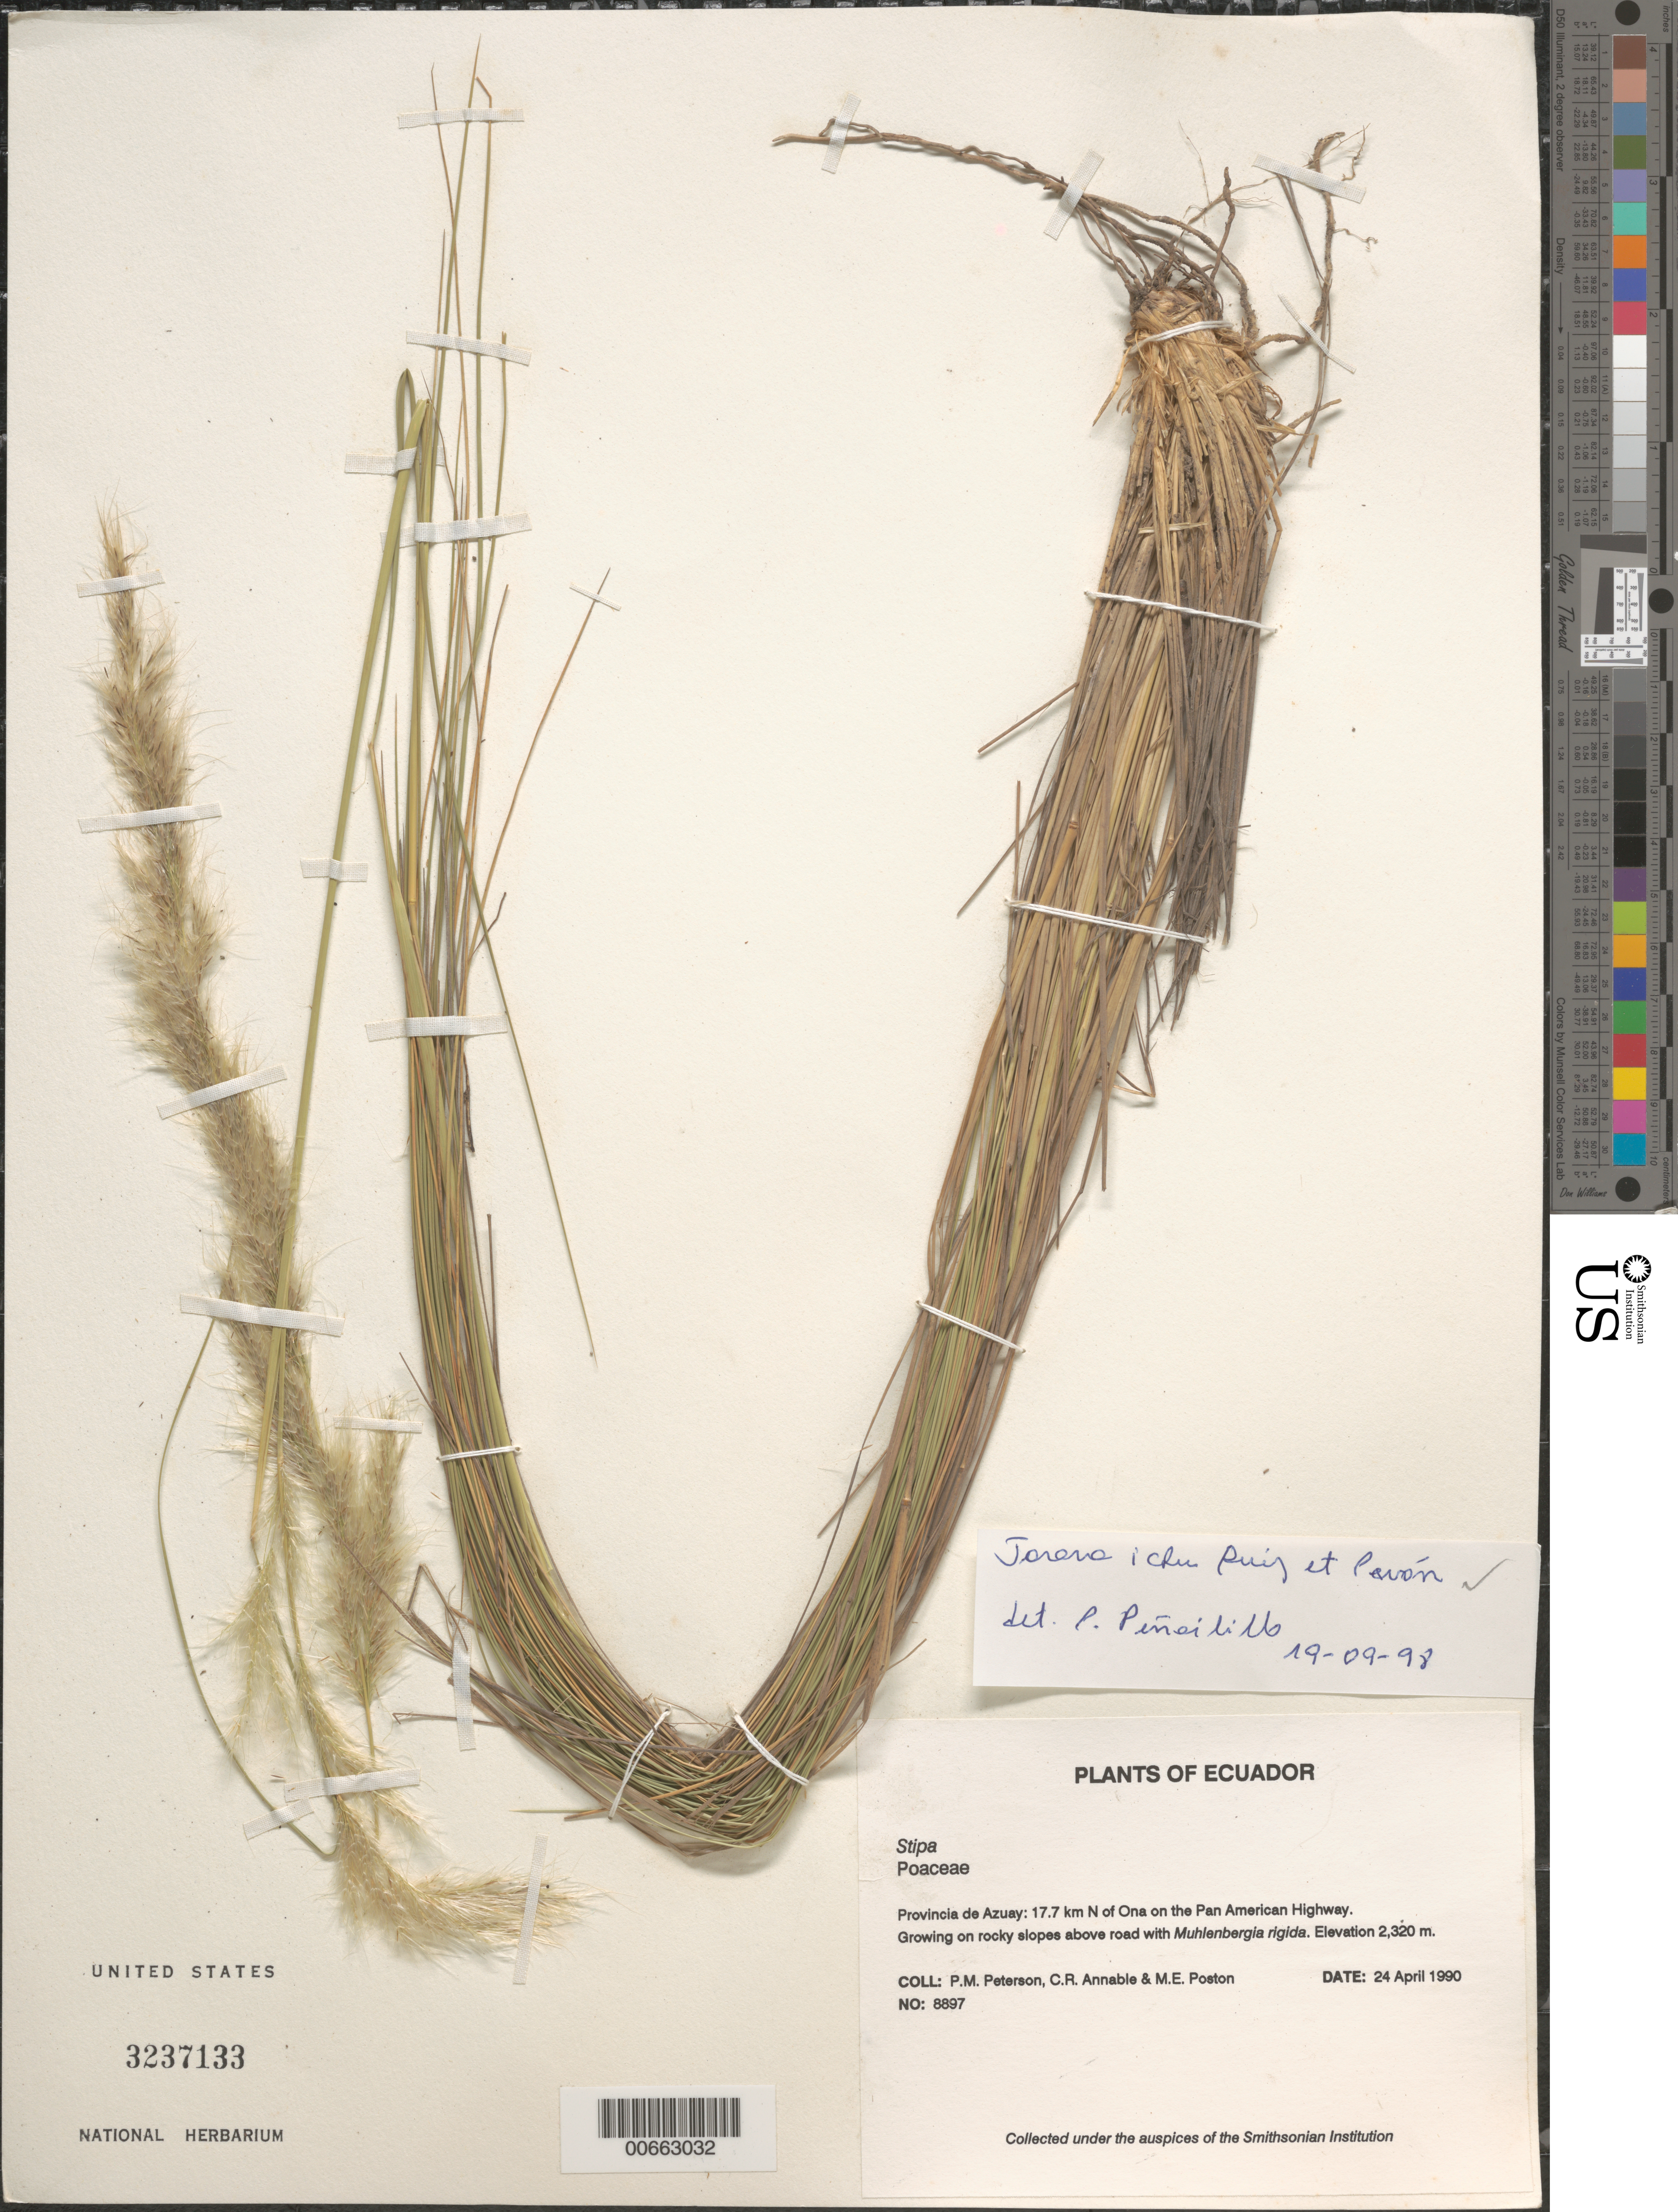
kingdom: Plantae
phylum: Tracheophyta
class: Liliopsida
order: Poales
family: Poaceae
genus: Jarava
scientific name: Jarava ichu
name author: Ruiz & Pav.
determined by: Peñailillo B., P.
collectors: P. M. Peterson, C. R. Annable & M. Poston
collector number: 08897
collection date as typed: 24 Apr 1990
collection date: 1990-04-24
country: Ecuador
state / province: Azuay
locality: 17.7 km N of Ona on the Pan American Highway.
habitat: Growing on rocky slopes above road with Muhlenbergia rigida.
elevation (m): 2320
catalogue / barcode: US 3237133